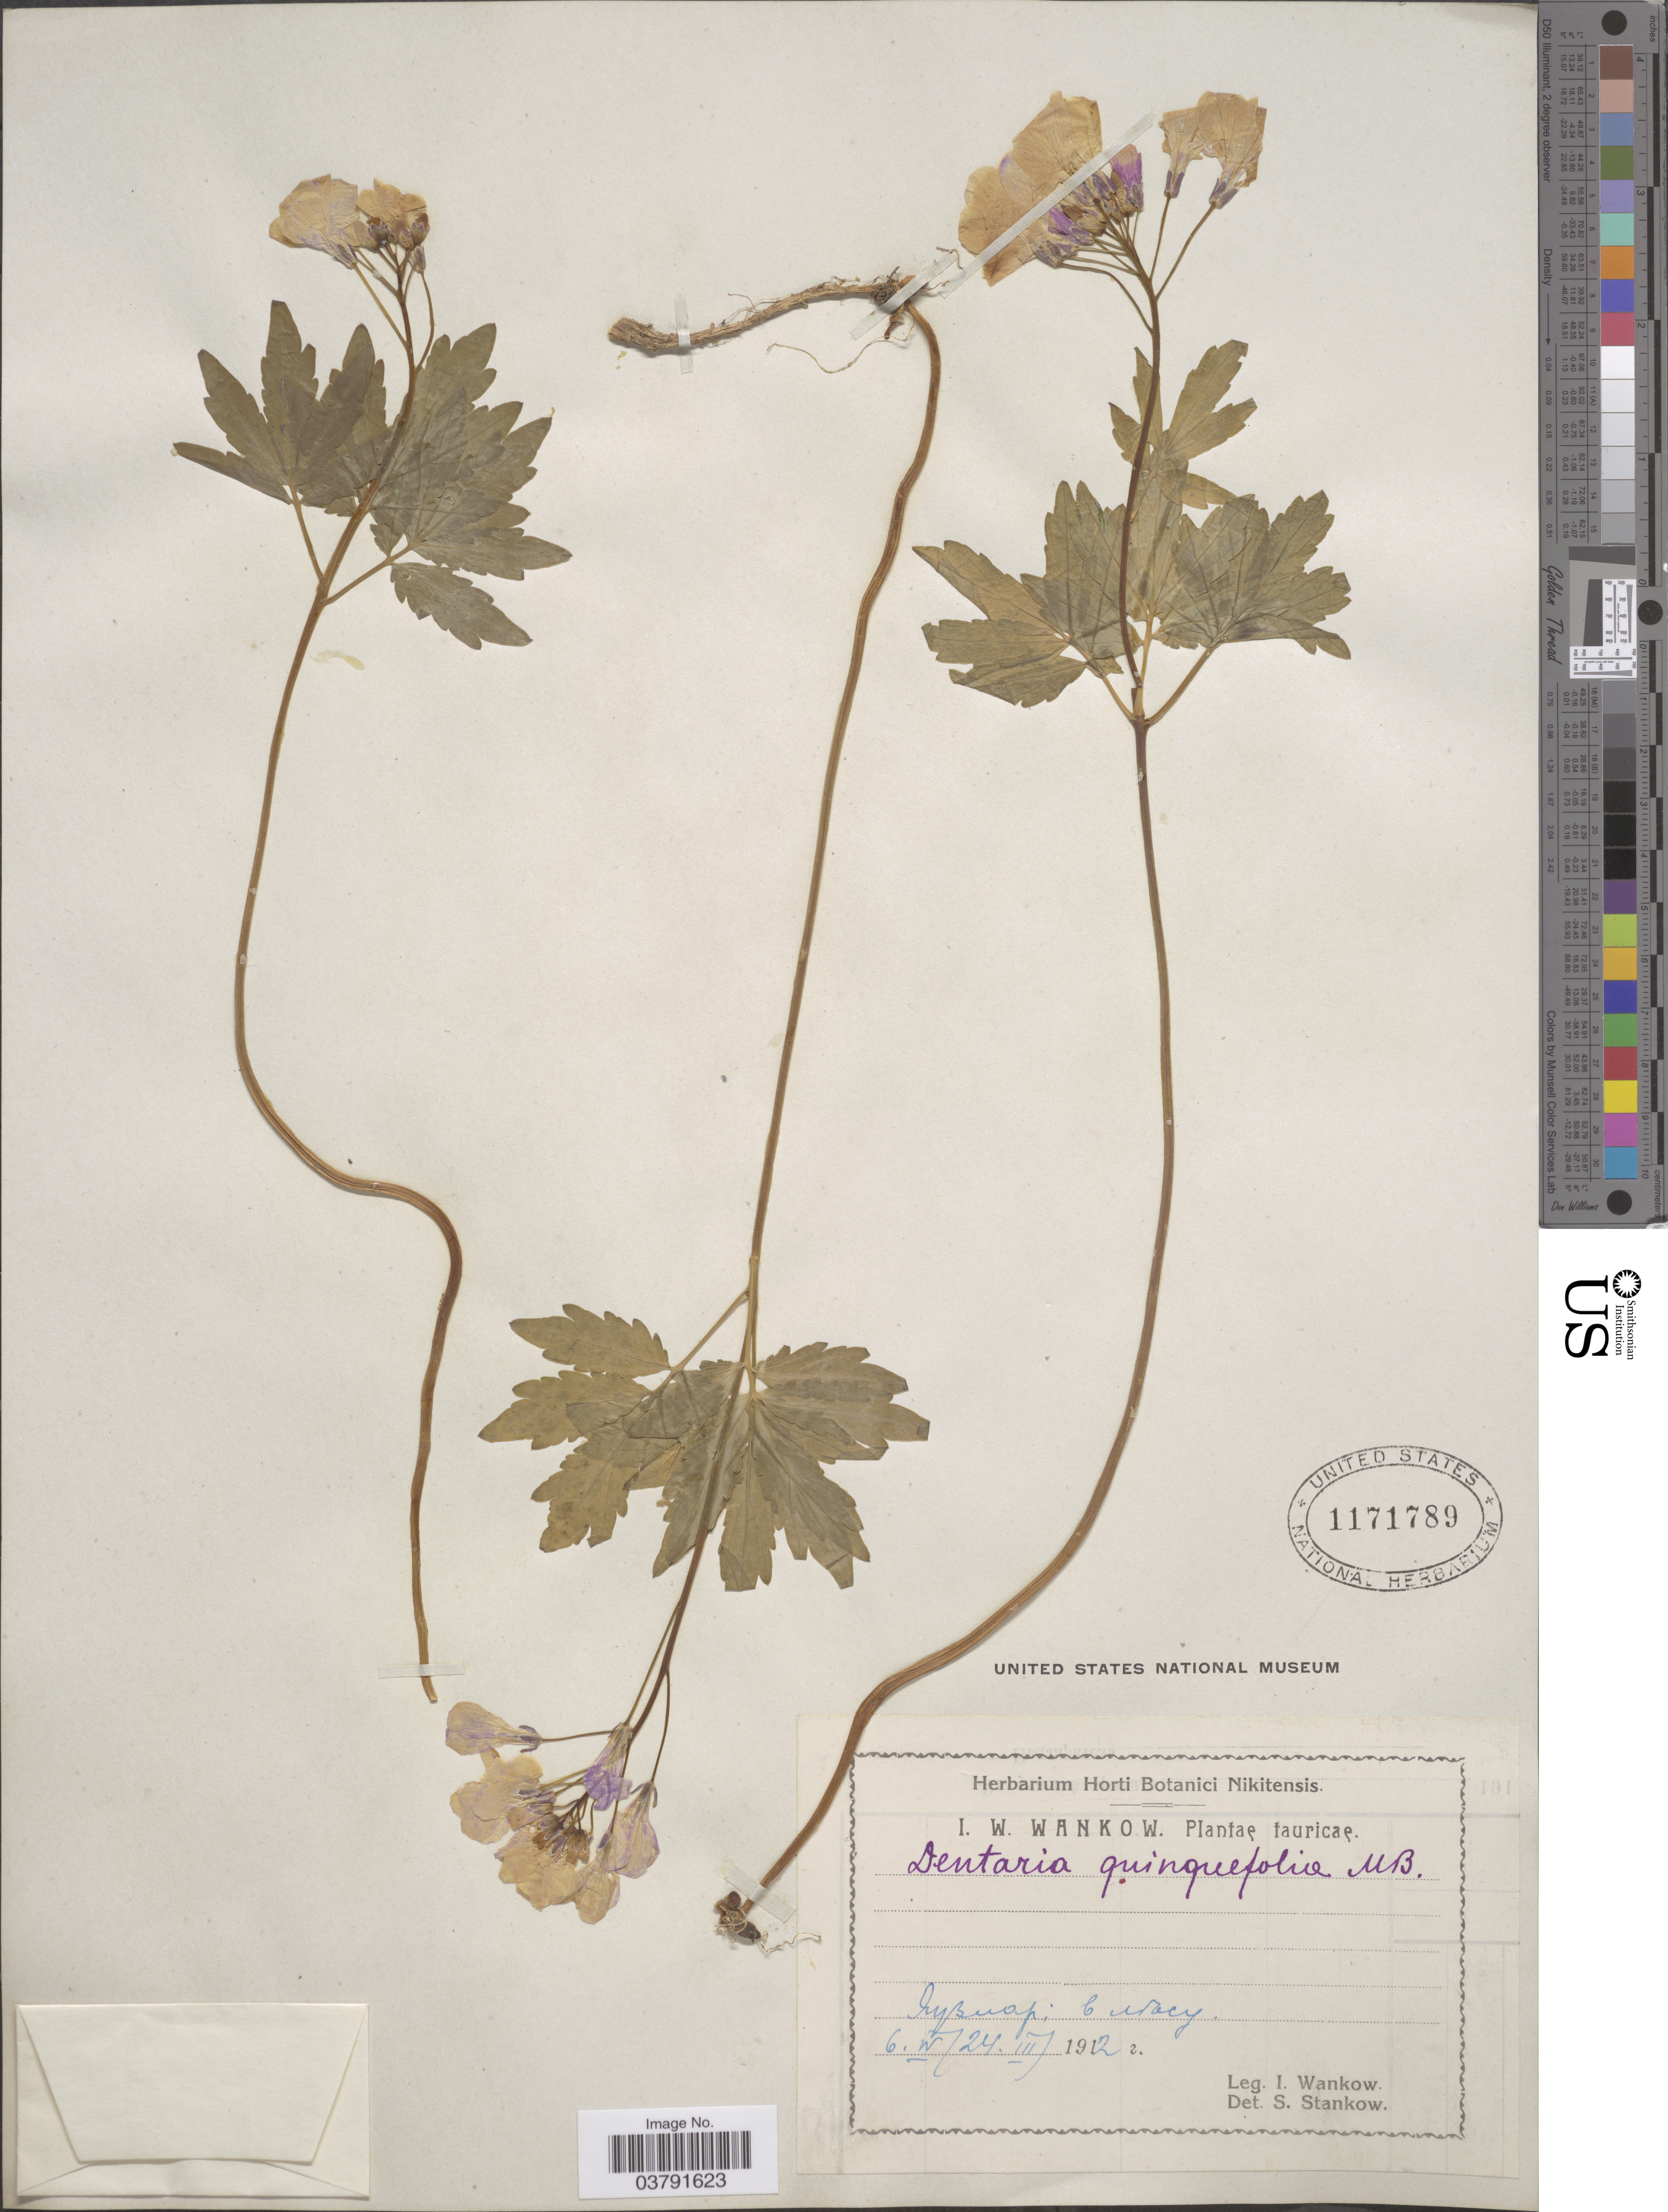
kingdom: Plantae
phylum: Tracheophyta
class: Magnoliopsida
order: Brassicales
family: Brassicaceae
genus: Dentaria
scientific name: Dentaria quinquefolia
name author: M. Bieb.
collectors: I. Wankow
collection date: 1912-03-24/1912-04-06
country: Ukraine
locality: Tauricae. X.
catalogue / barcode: US 1171789